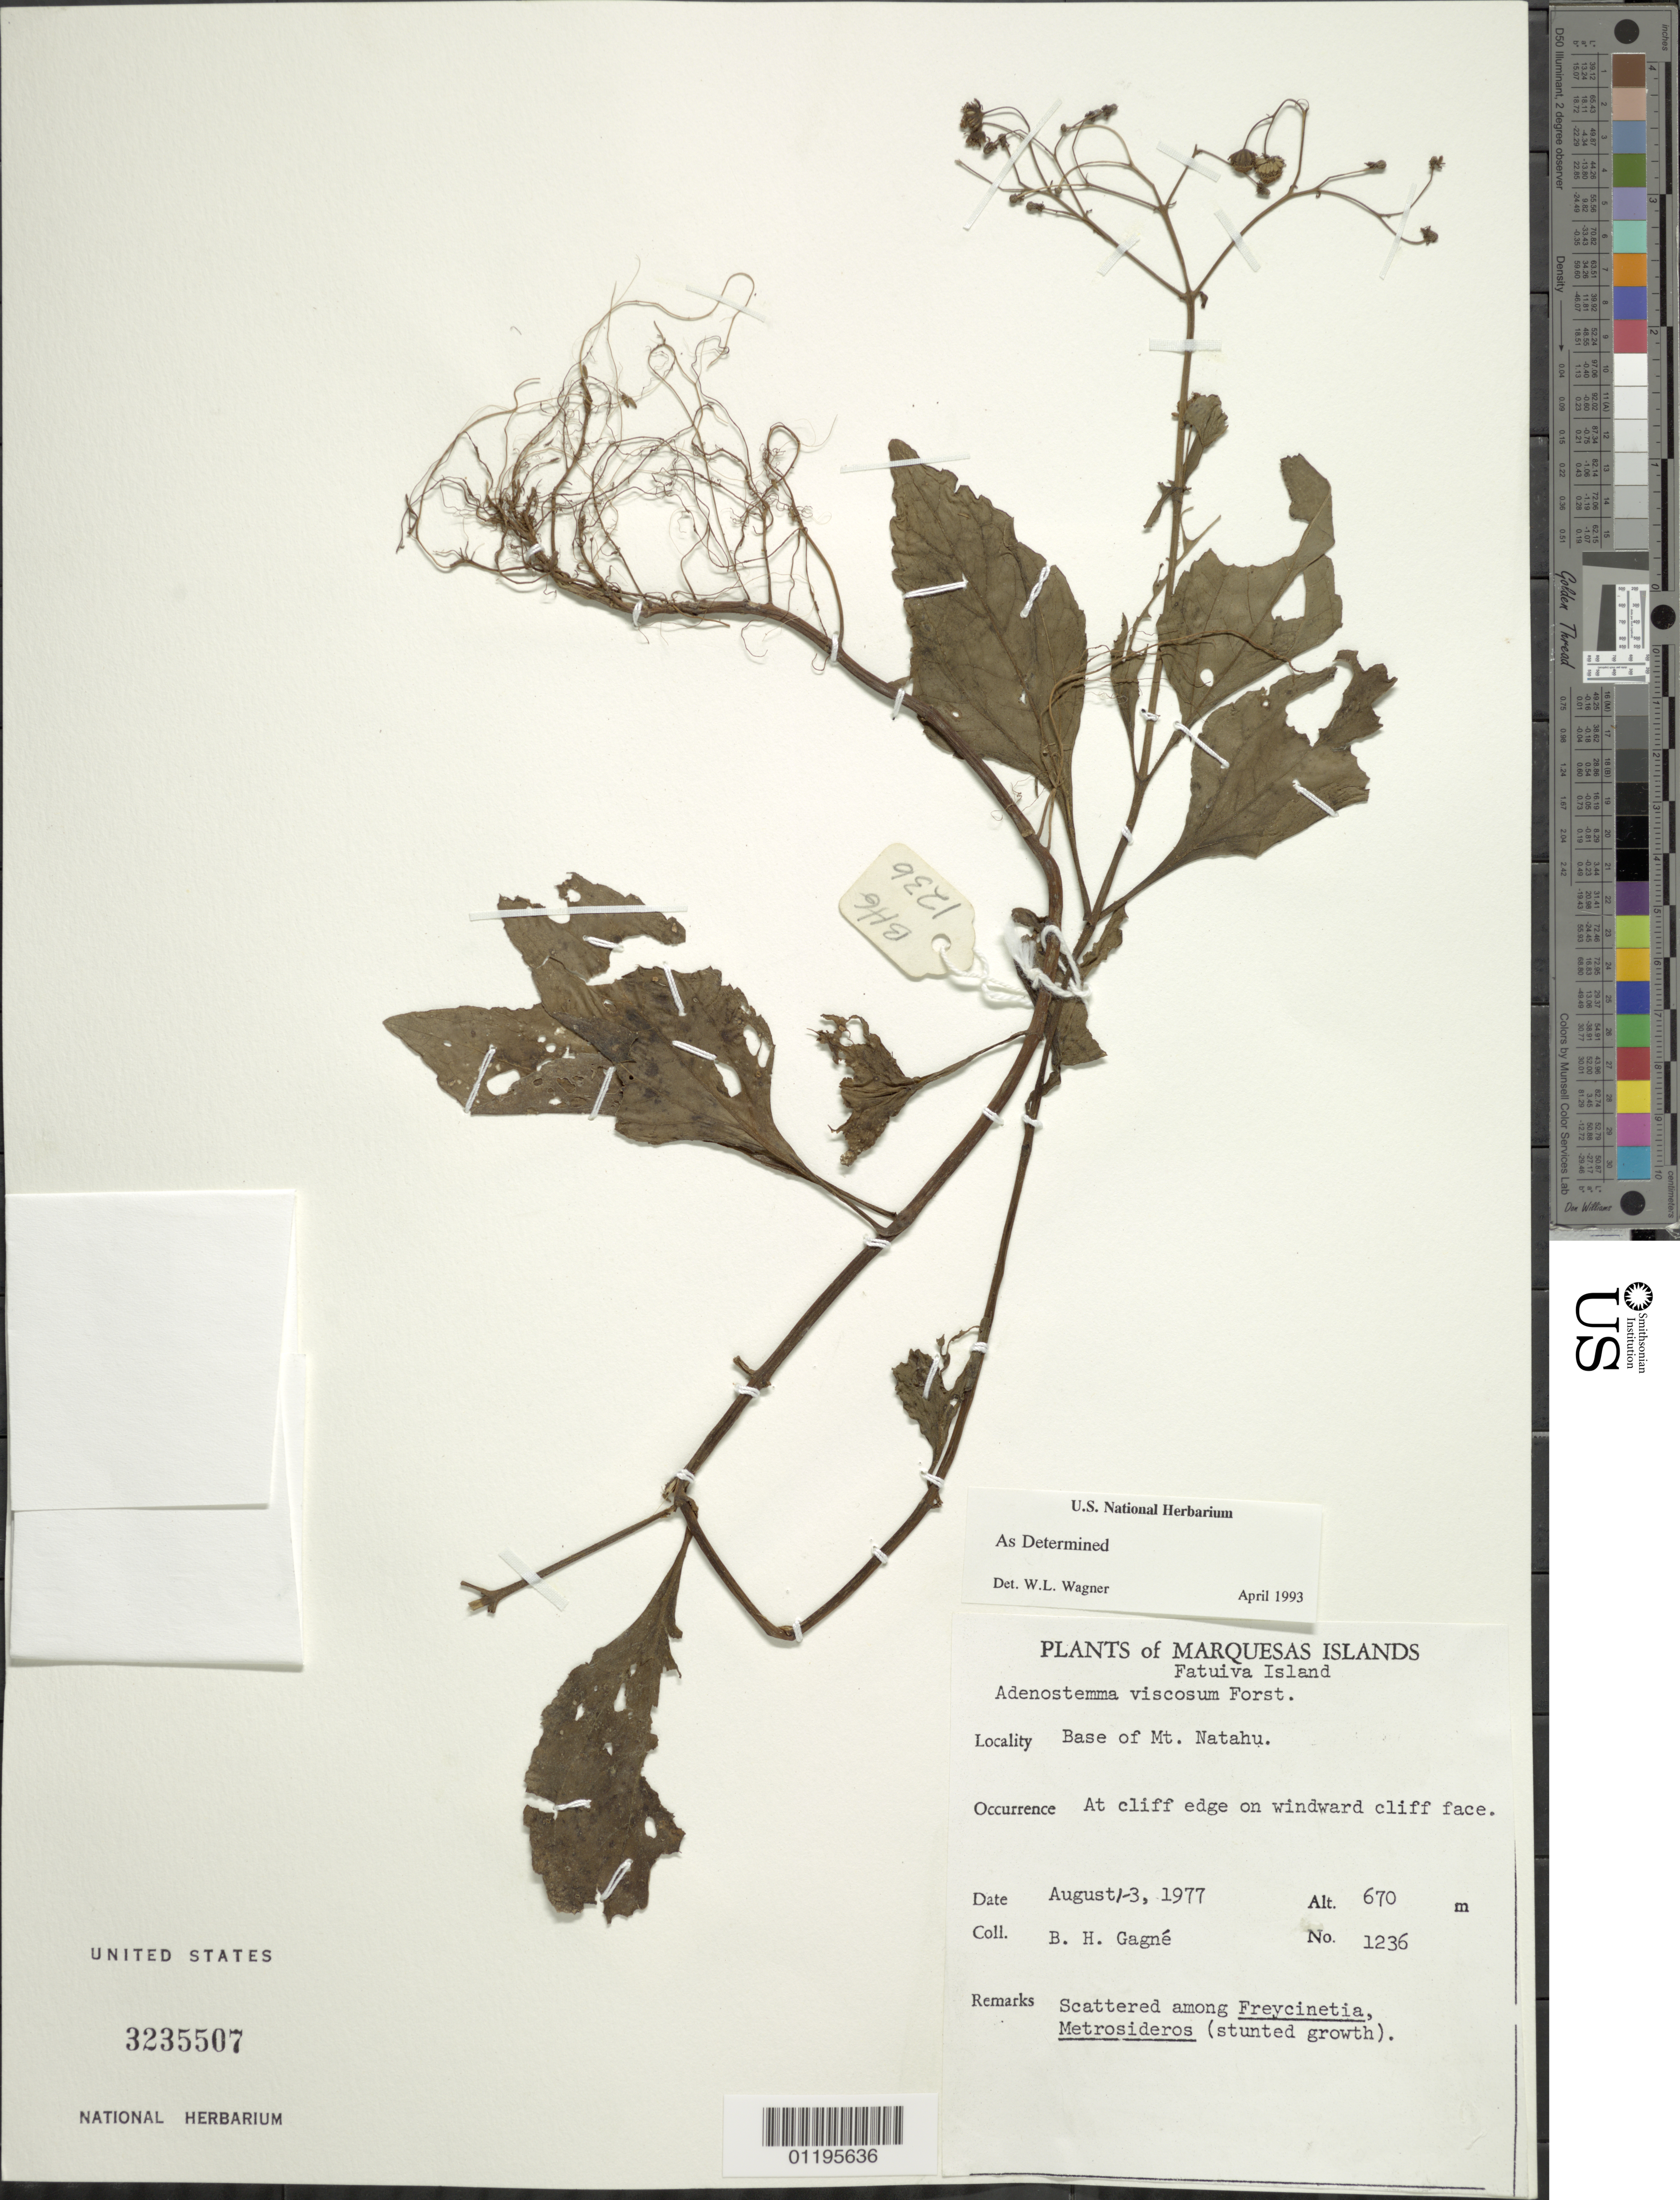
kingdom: Plantae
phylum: Tracheophyta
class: Magnoliopsida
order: Asterales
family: Asteraceae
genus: Adenostemma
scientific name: Adenostemma viscosum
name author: J.R. Forst. & G. Forst.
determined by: Wagner, W. L., (BOT), Smithsonian Institution - National Museum of Natural History (UNITED STATES)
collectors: B. H. Gagné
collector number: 1236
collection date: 1977-08-01/1977-08-03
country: French Polynesia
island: Fatu Hiva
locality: at base of Mt. Natahu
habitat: At cliff edge on windward cliff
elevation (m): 670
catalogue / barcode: US 3235507